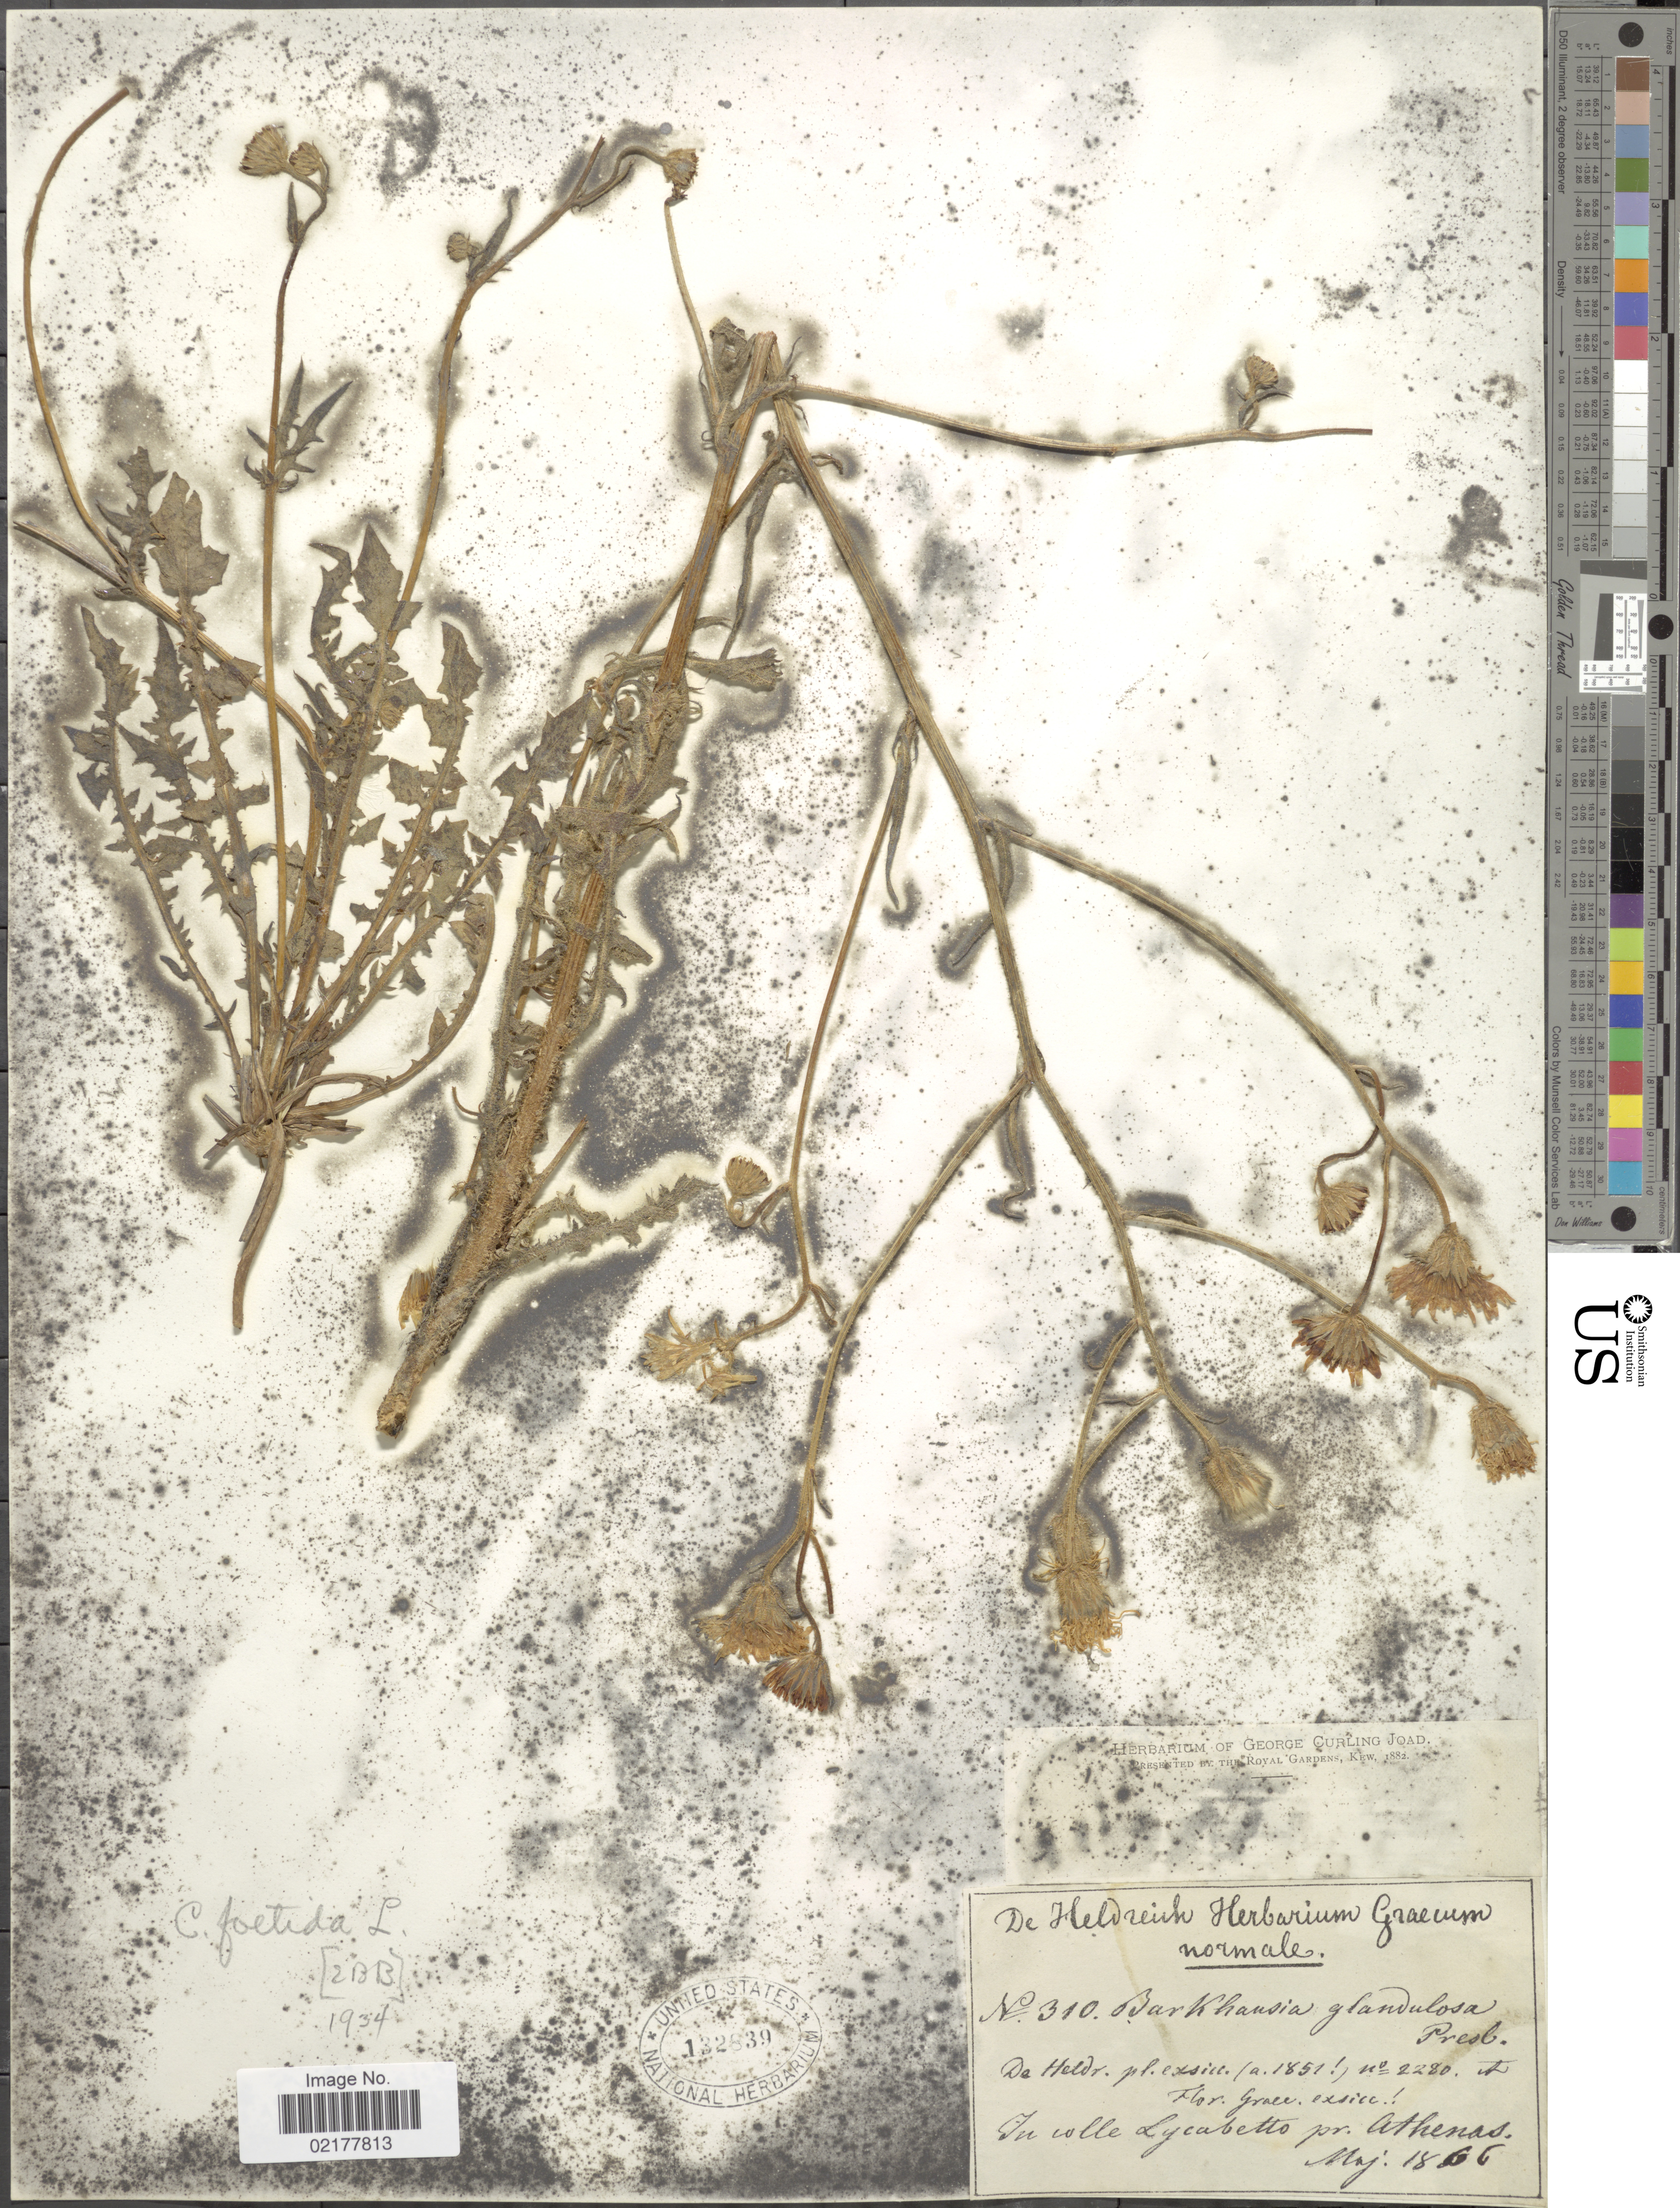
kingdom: Plantae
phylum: Tracheophyta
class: Magnoliopsida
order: Asterales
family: Asteraceae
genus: Crepis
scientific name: Crepis foetida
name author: L.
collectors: -. De Heldreich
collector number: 310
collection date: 1866-05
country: Greece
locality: Grace. Lycabetto pr. Athenas [unsure placement]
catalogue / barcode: US 132839